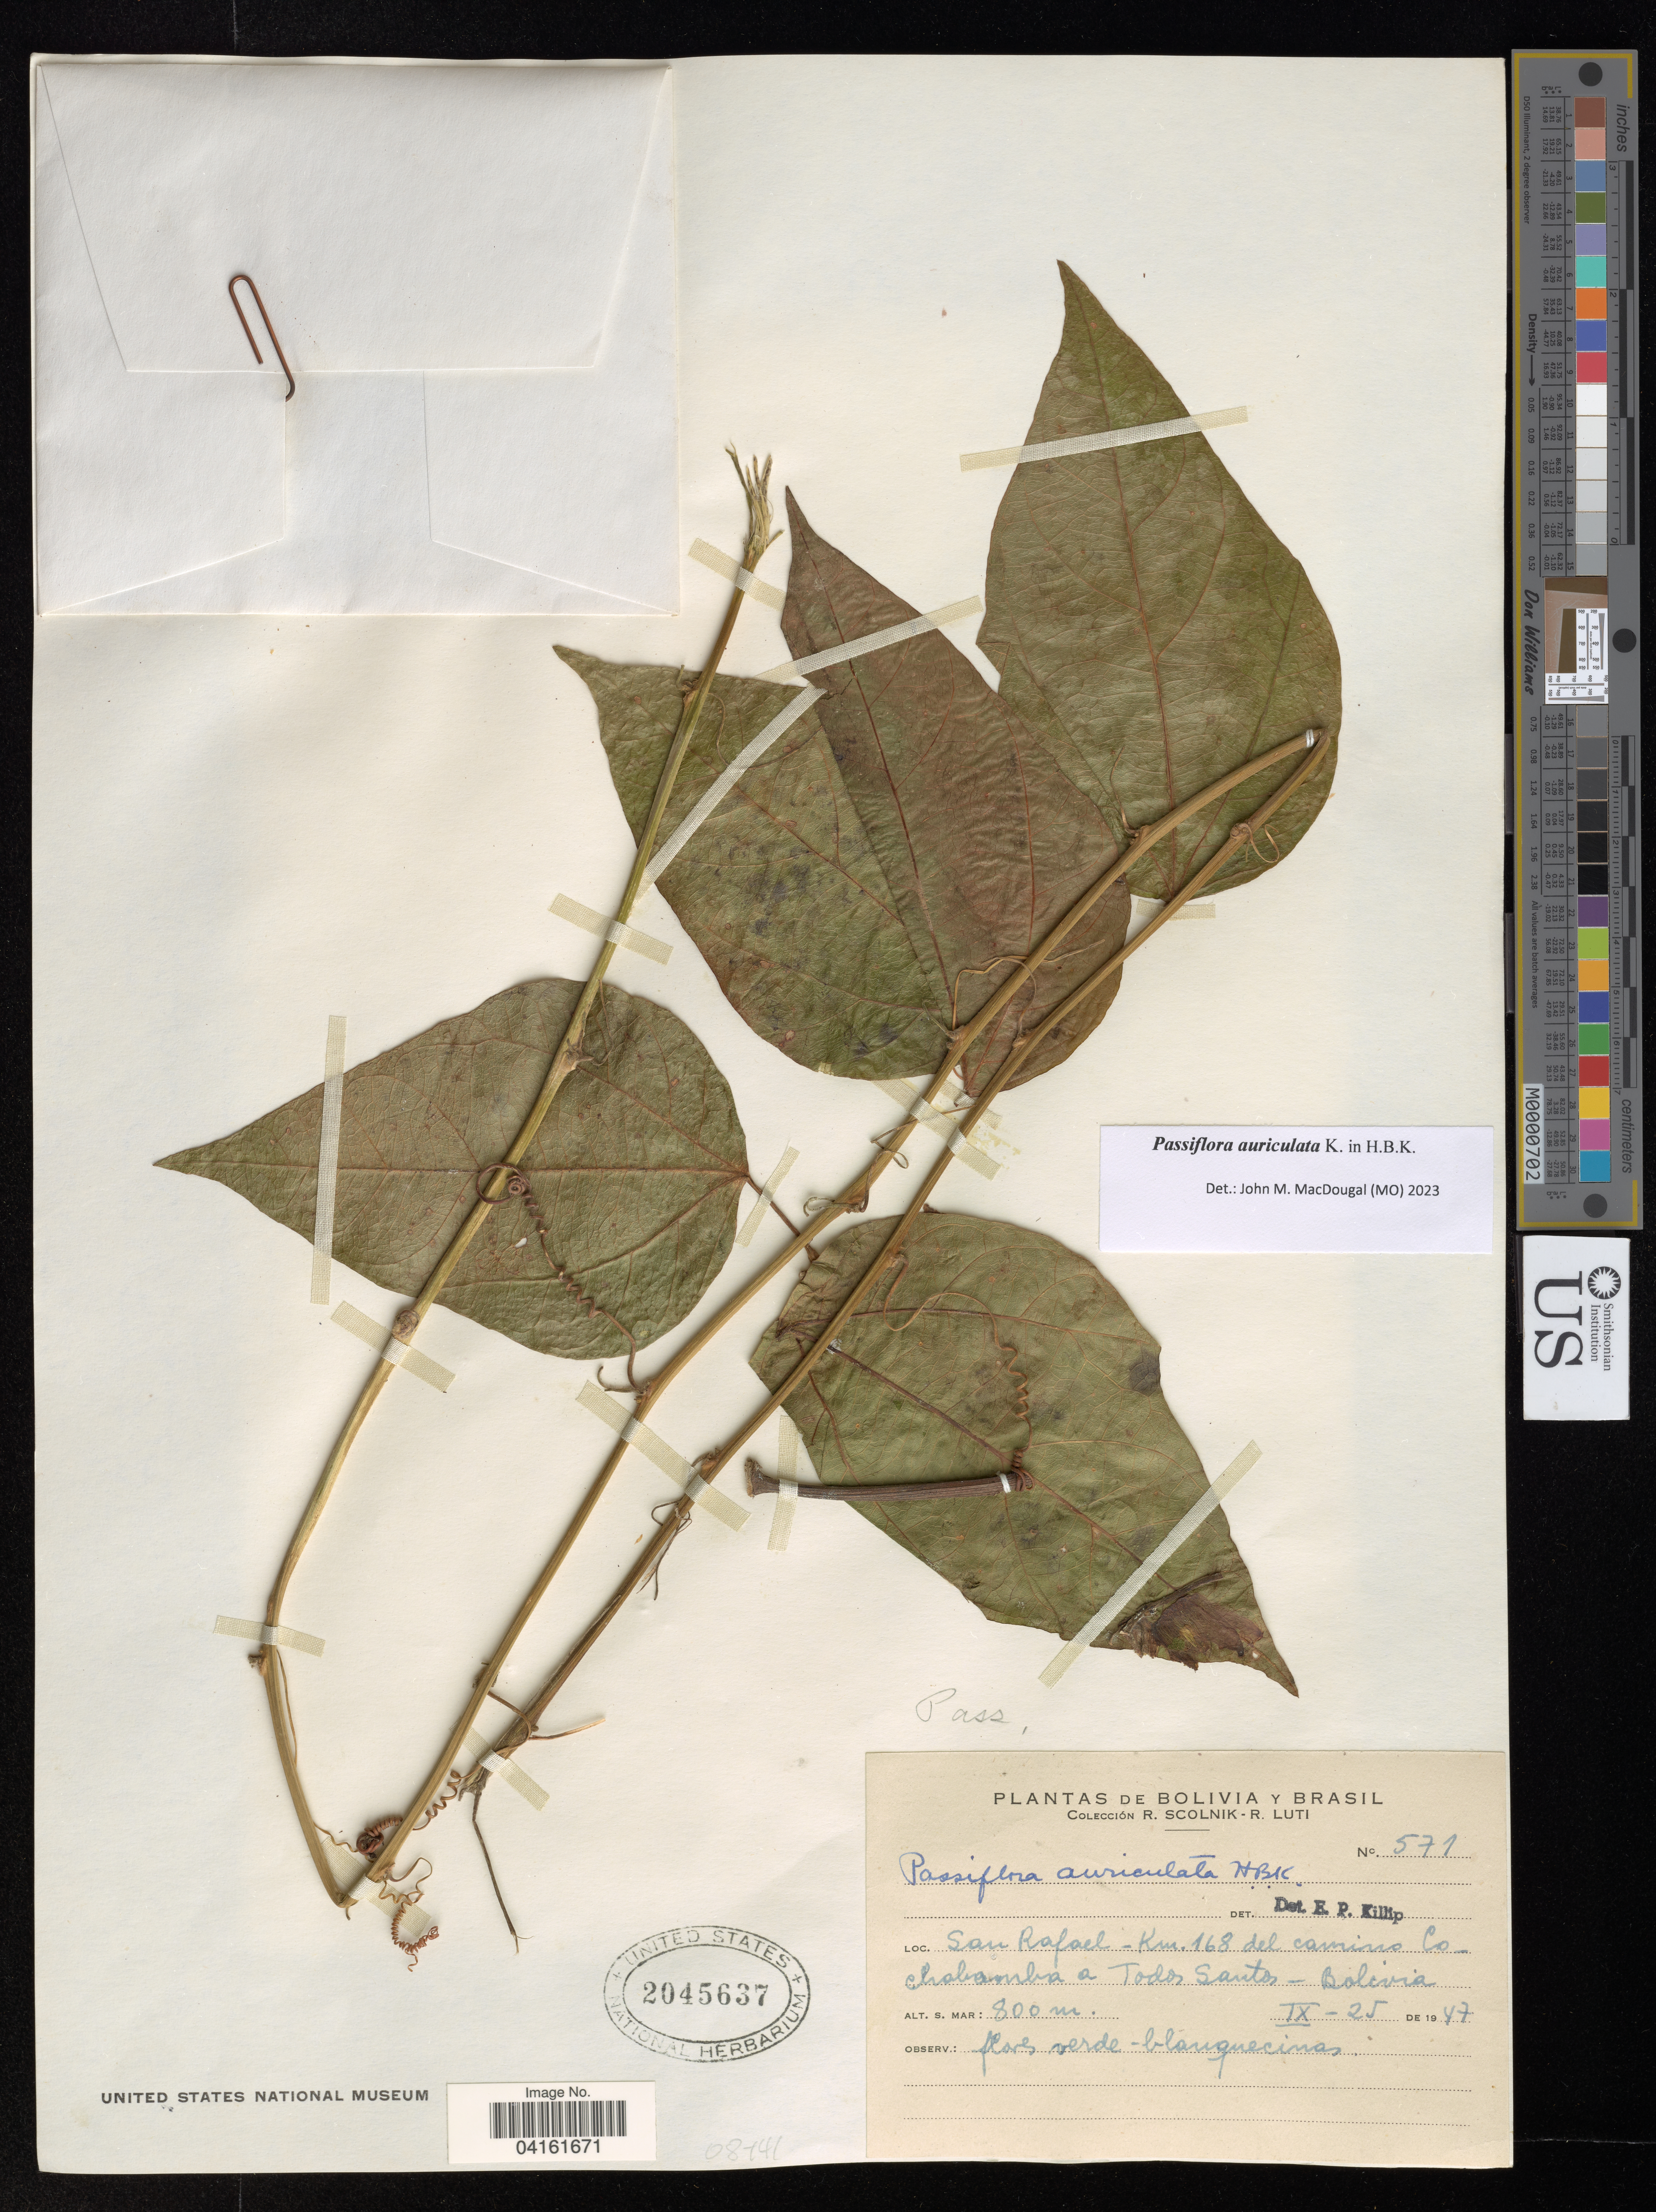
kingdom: Plantae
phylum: Tracheophyta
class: Magnoliopsida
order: Malpighiales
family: Passifloraceae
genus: Passiflora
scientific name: Passiflora auriculata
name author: Kunth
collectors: R. Scolnik & R. Luti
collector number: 571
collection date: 1947-09-25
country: Bolivia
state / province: Cochabamba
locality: San Rafael - Km. 168 del camino Cochabamba a Todos Santos.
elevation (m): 800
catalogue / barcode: US 2045637